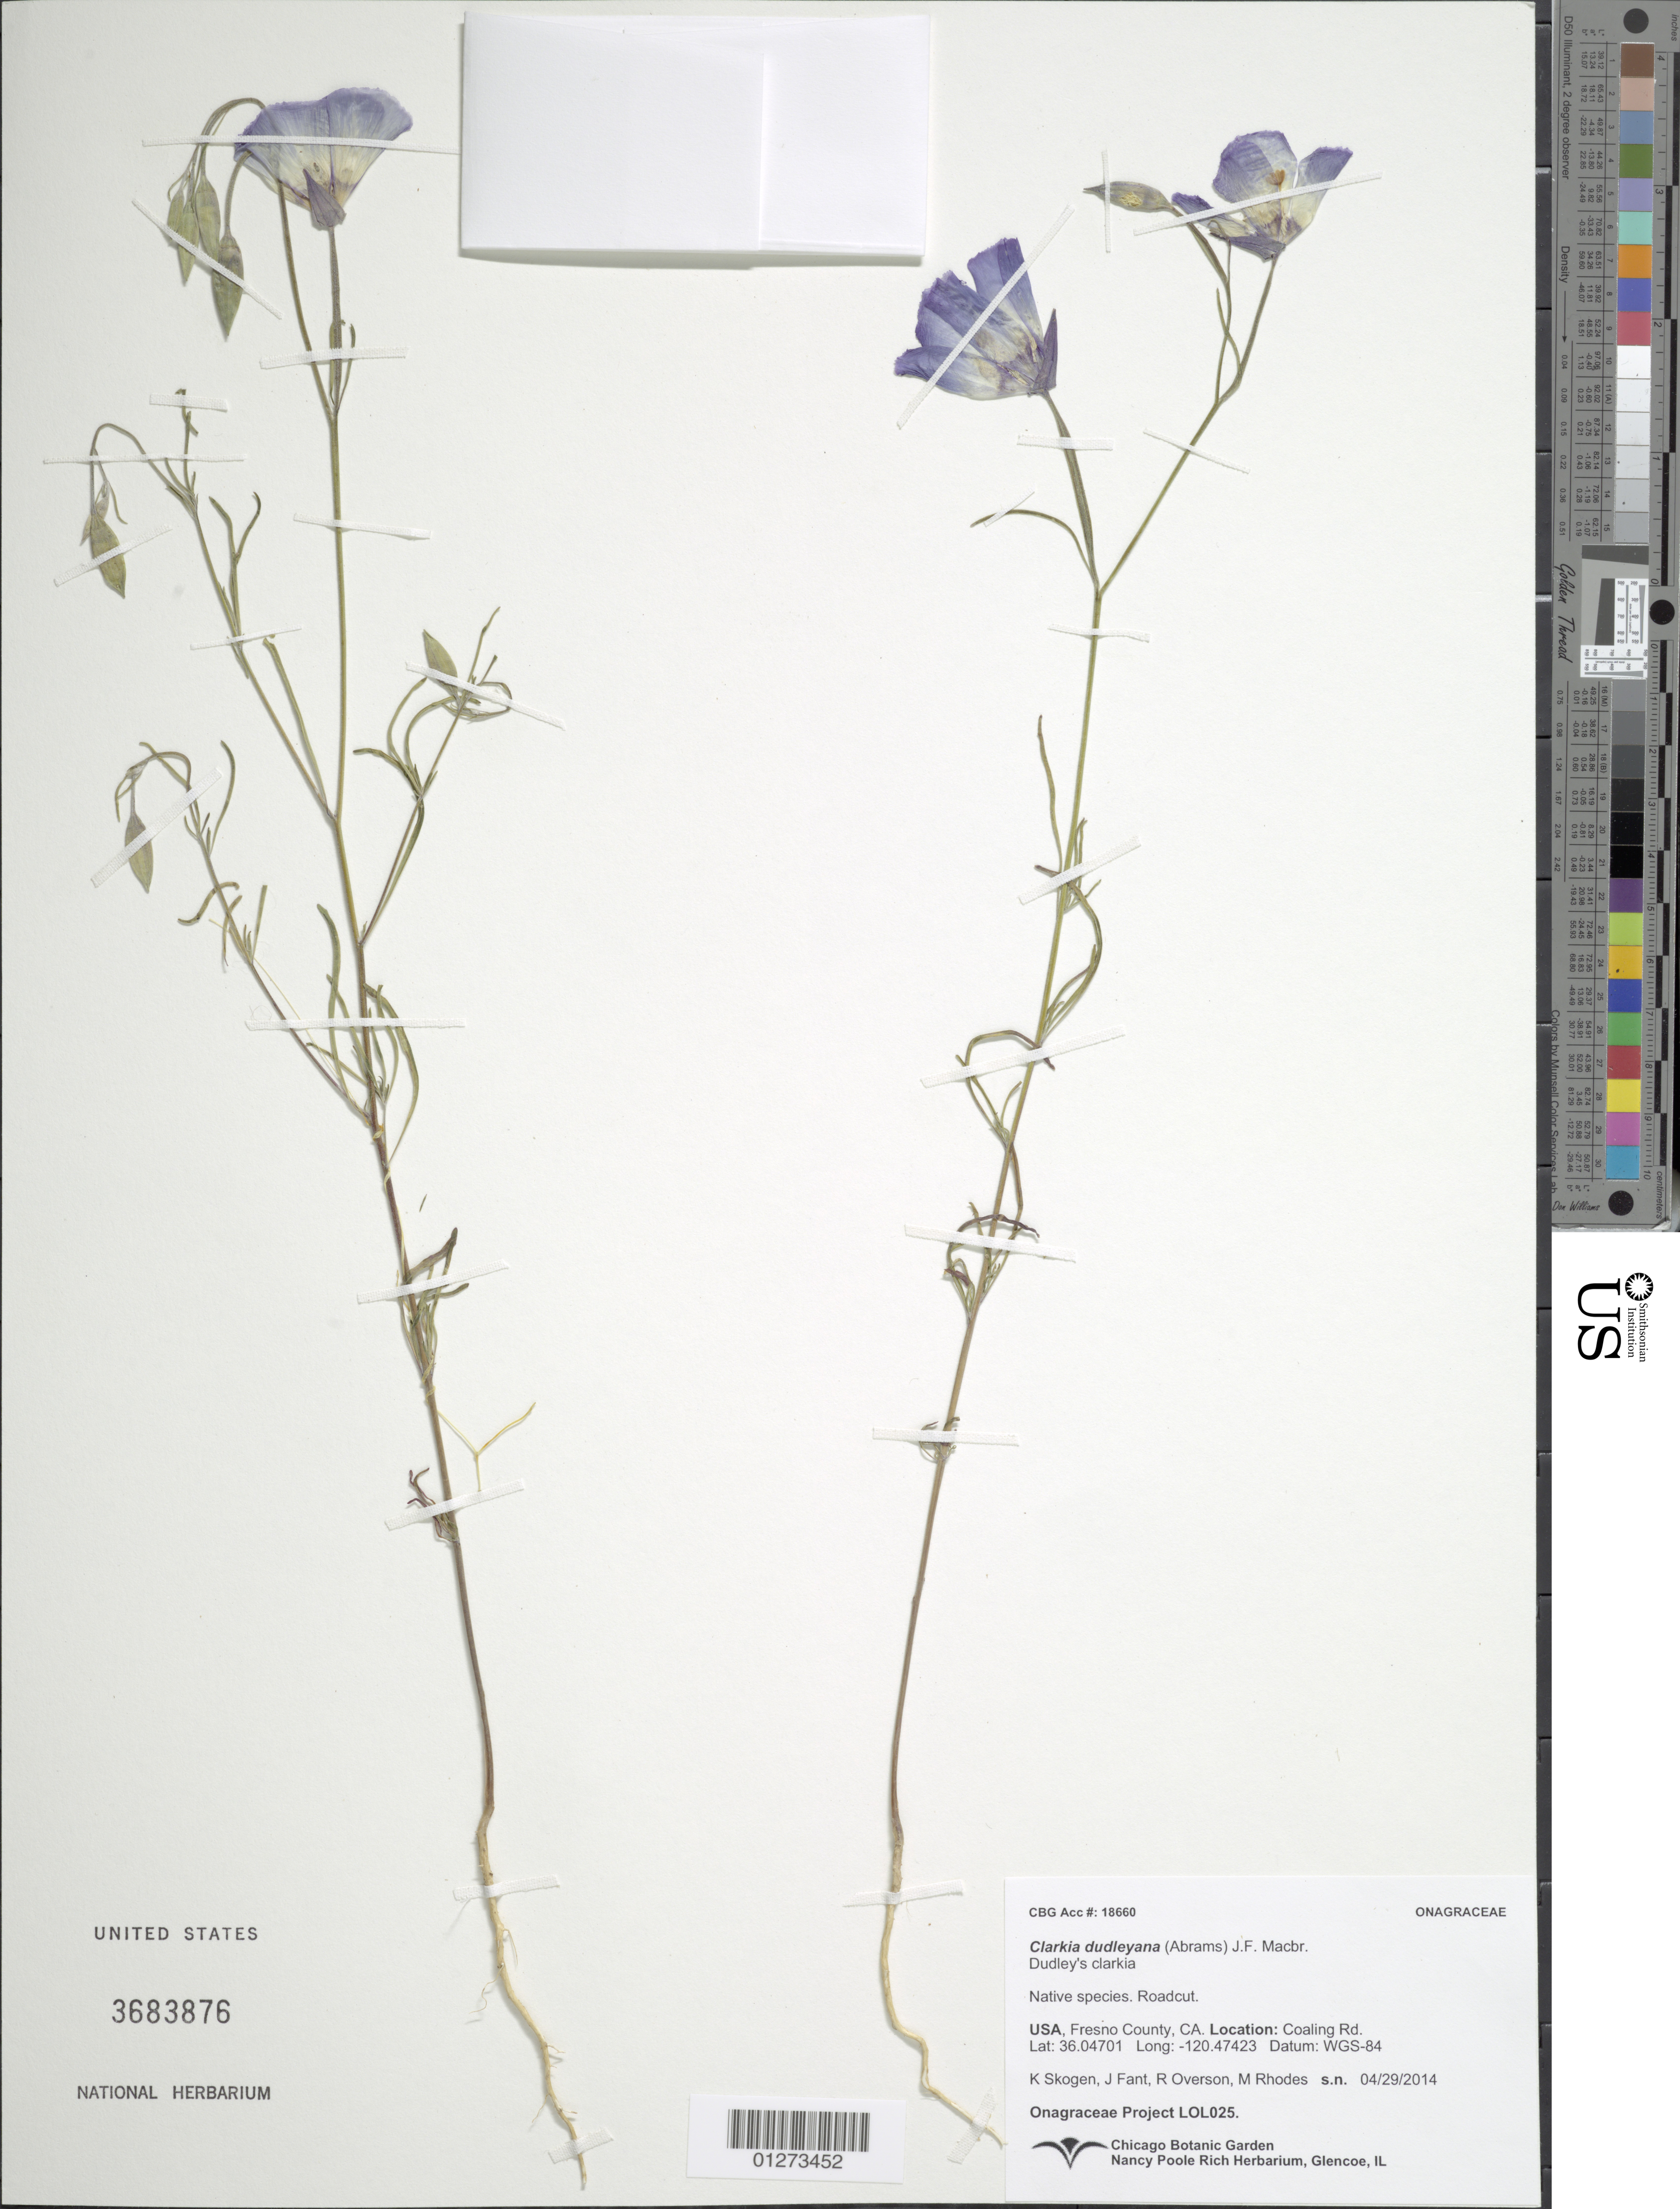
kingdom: Plantae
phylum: Tracheophyta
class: Magnoliopsida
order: Myrtales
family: Onagraceae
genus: Clarkia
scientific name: Clarkia dudleyana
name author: (Abrams) J.F. Macbr.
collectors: Onagraceae Project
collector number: LOL 025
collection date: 2014-04-29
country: United States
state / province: California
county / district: Fresno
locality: roadside cut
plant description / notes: CHIC, US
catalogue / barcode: US 3673876